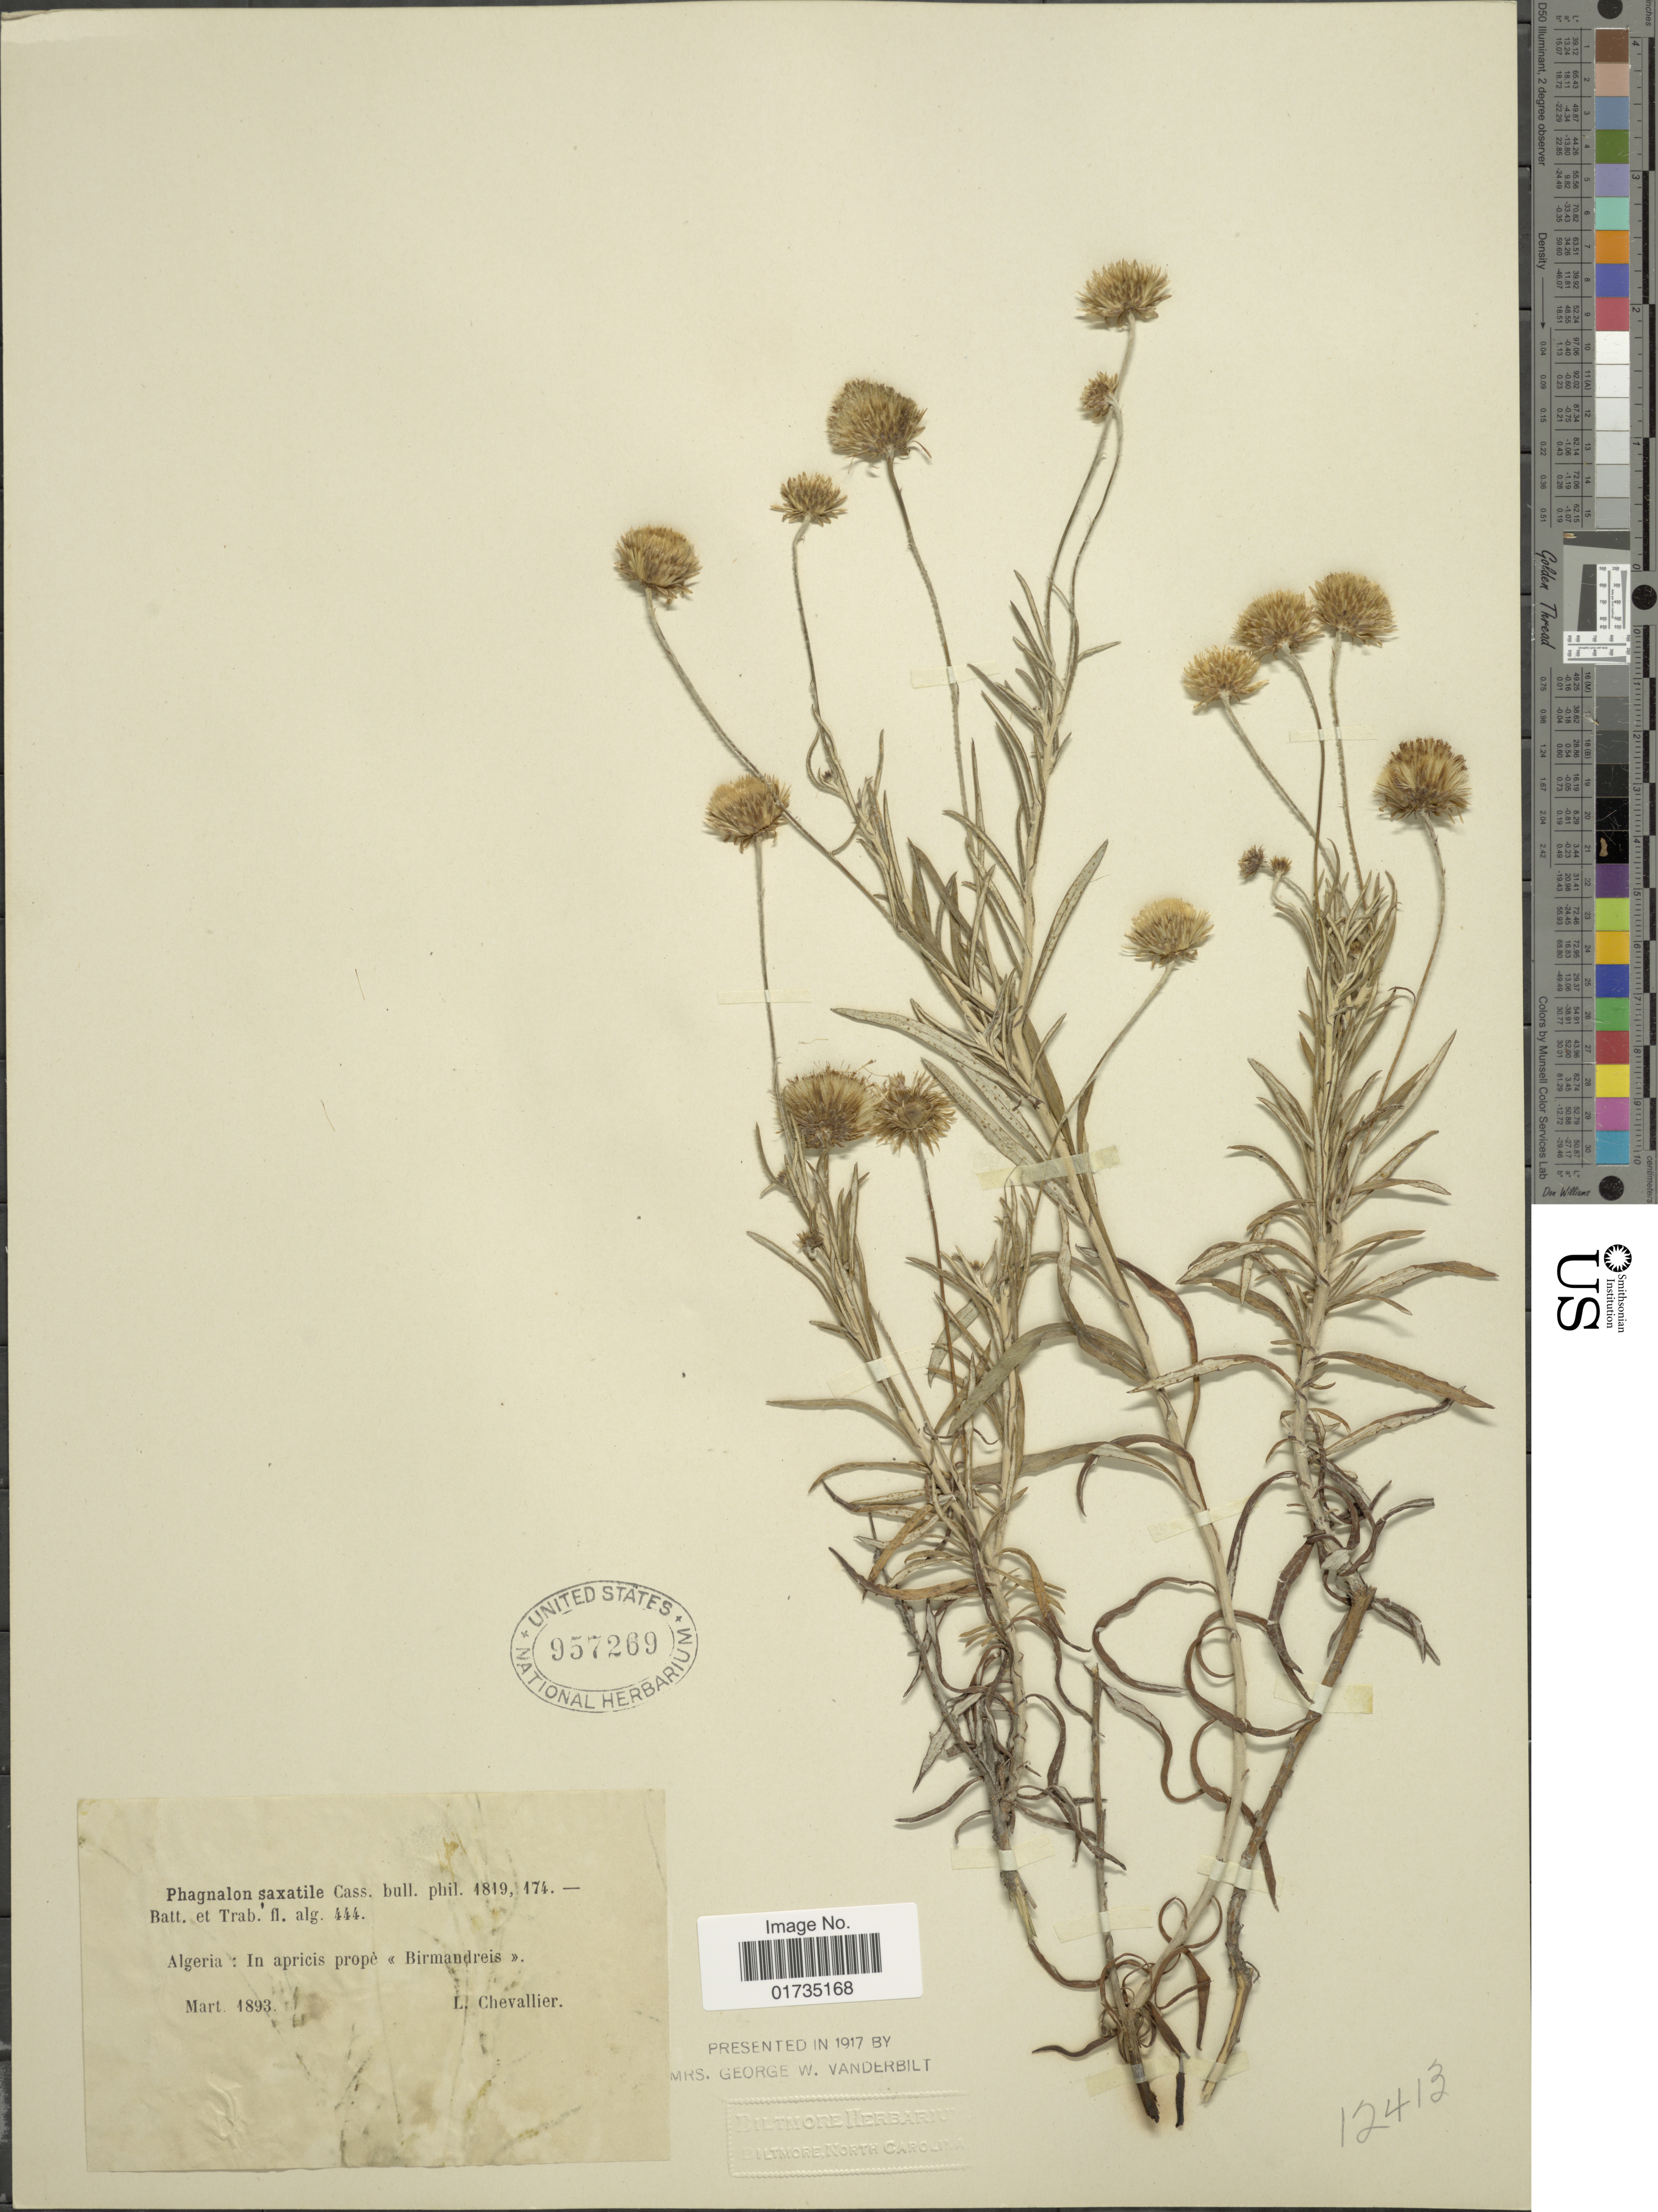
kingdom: Plantae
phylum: Tracheophyta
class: Magnoliopsida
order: Asterales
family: Asteraceae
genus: Phagnalon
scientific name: Phagnalon saxatile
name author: Cass.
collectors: L. Chevallier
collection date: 1893-03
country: Algeria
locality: Algeria: In apricis prope. Birmandreis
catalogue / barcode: US 957269